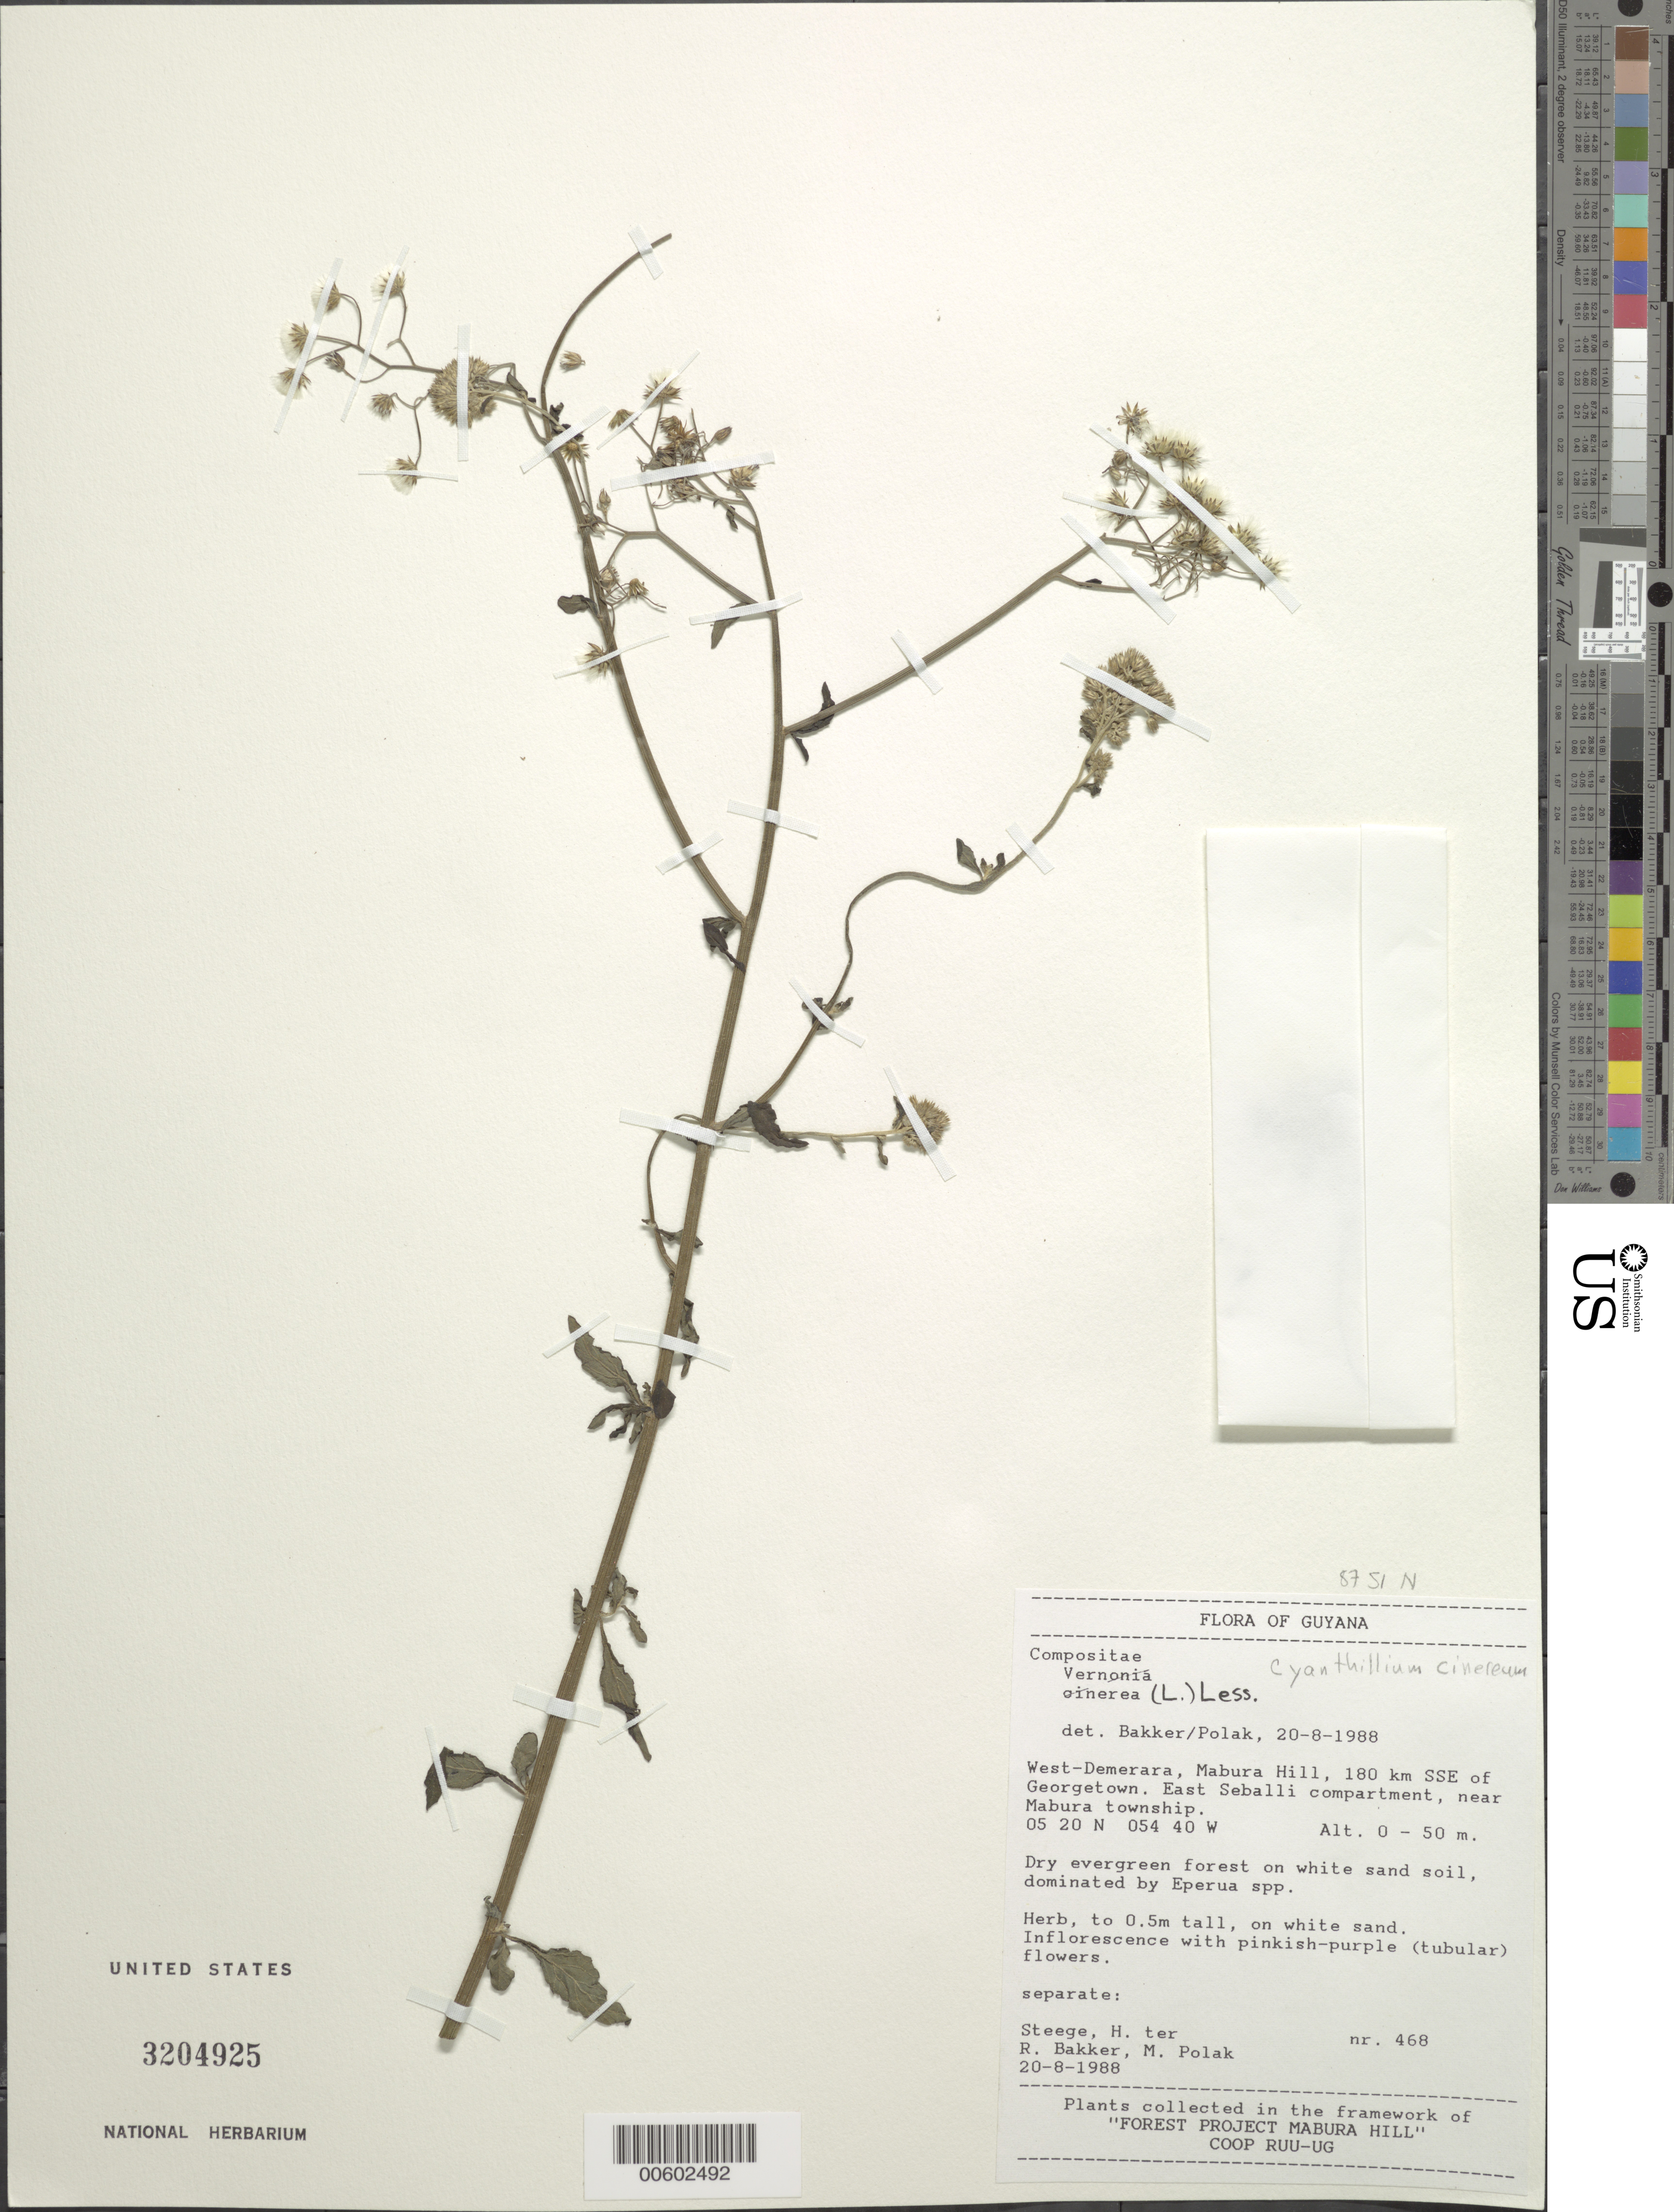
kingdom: Plantae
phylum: Tracheophyta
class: Magnoliopsida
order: Asterales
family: Asteraceae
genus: Cyanthillium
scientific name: Cyanthillium cinereum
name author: (L.) H. Rob.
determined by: Bakker, --; Polak, --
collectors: H. ter Steege, R. Bakker & M. Polak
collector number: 468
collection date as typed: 20-Aug-88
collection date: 1988-08-20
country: Guyana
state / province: U. Demerara-Berbice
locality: Mabura Hill, 180 km SSE of Georgetown, East Seballi compartment, near Mabura Township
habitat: Dry evergreen forest on white sand soil, dominated by Eperua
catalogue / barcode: US 3204925